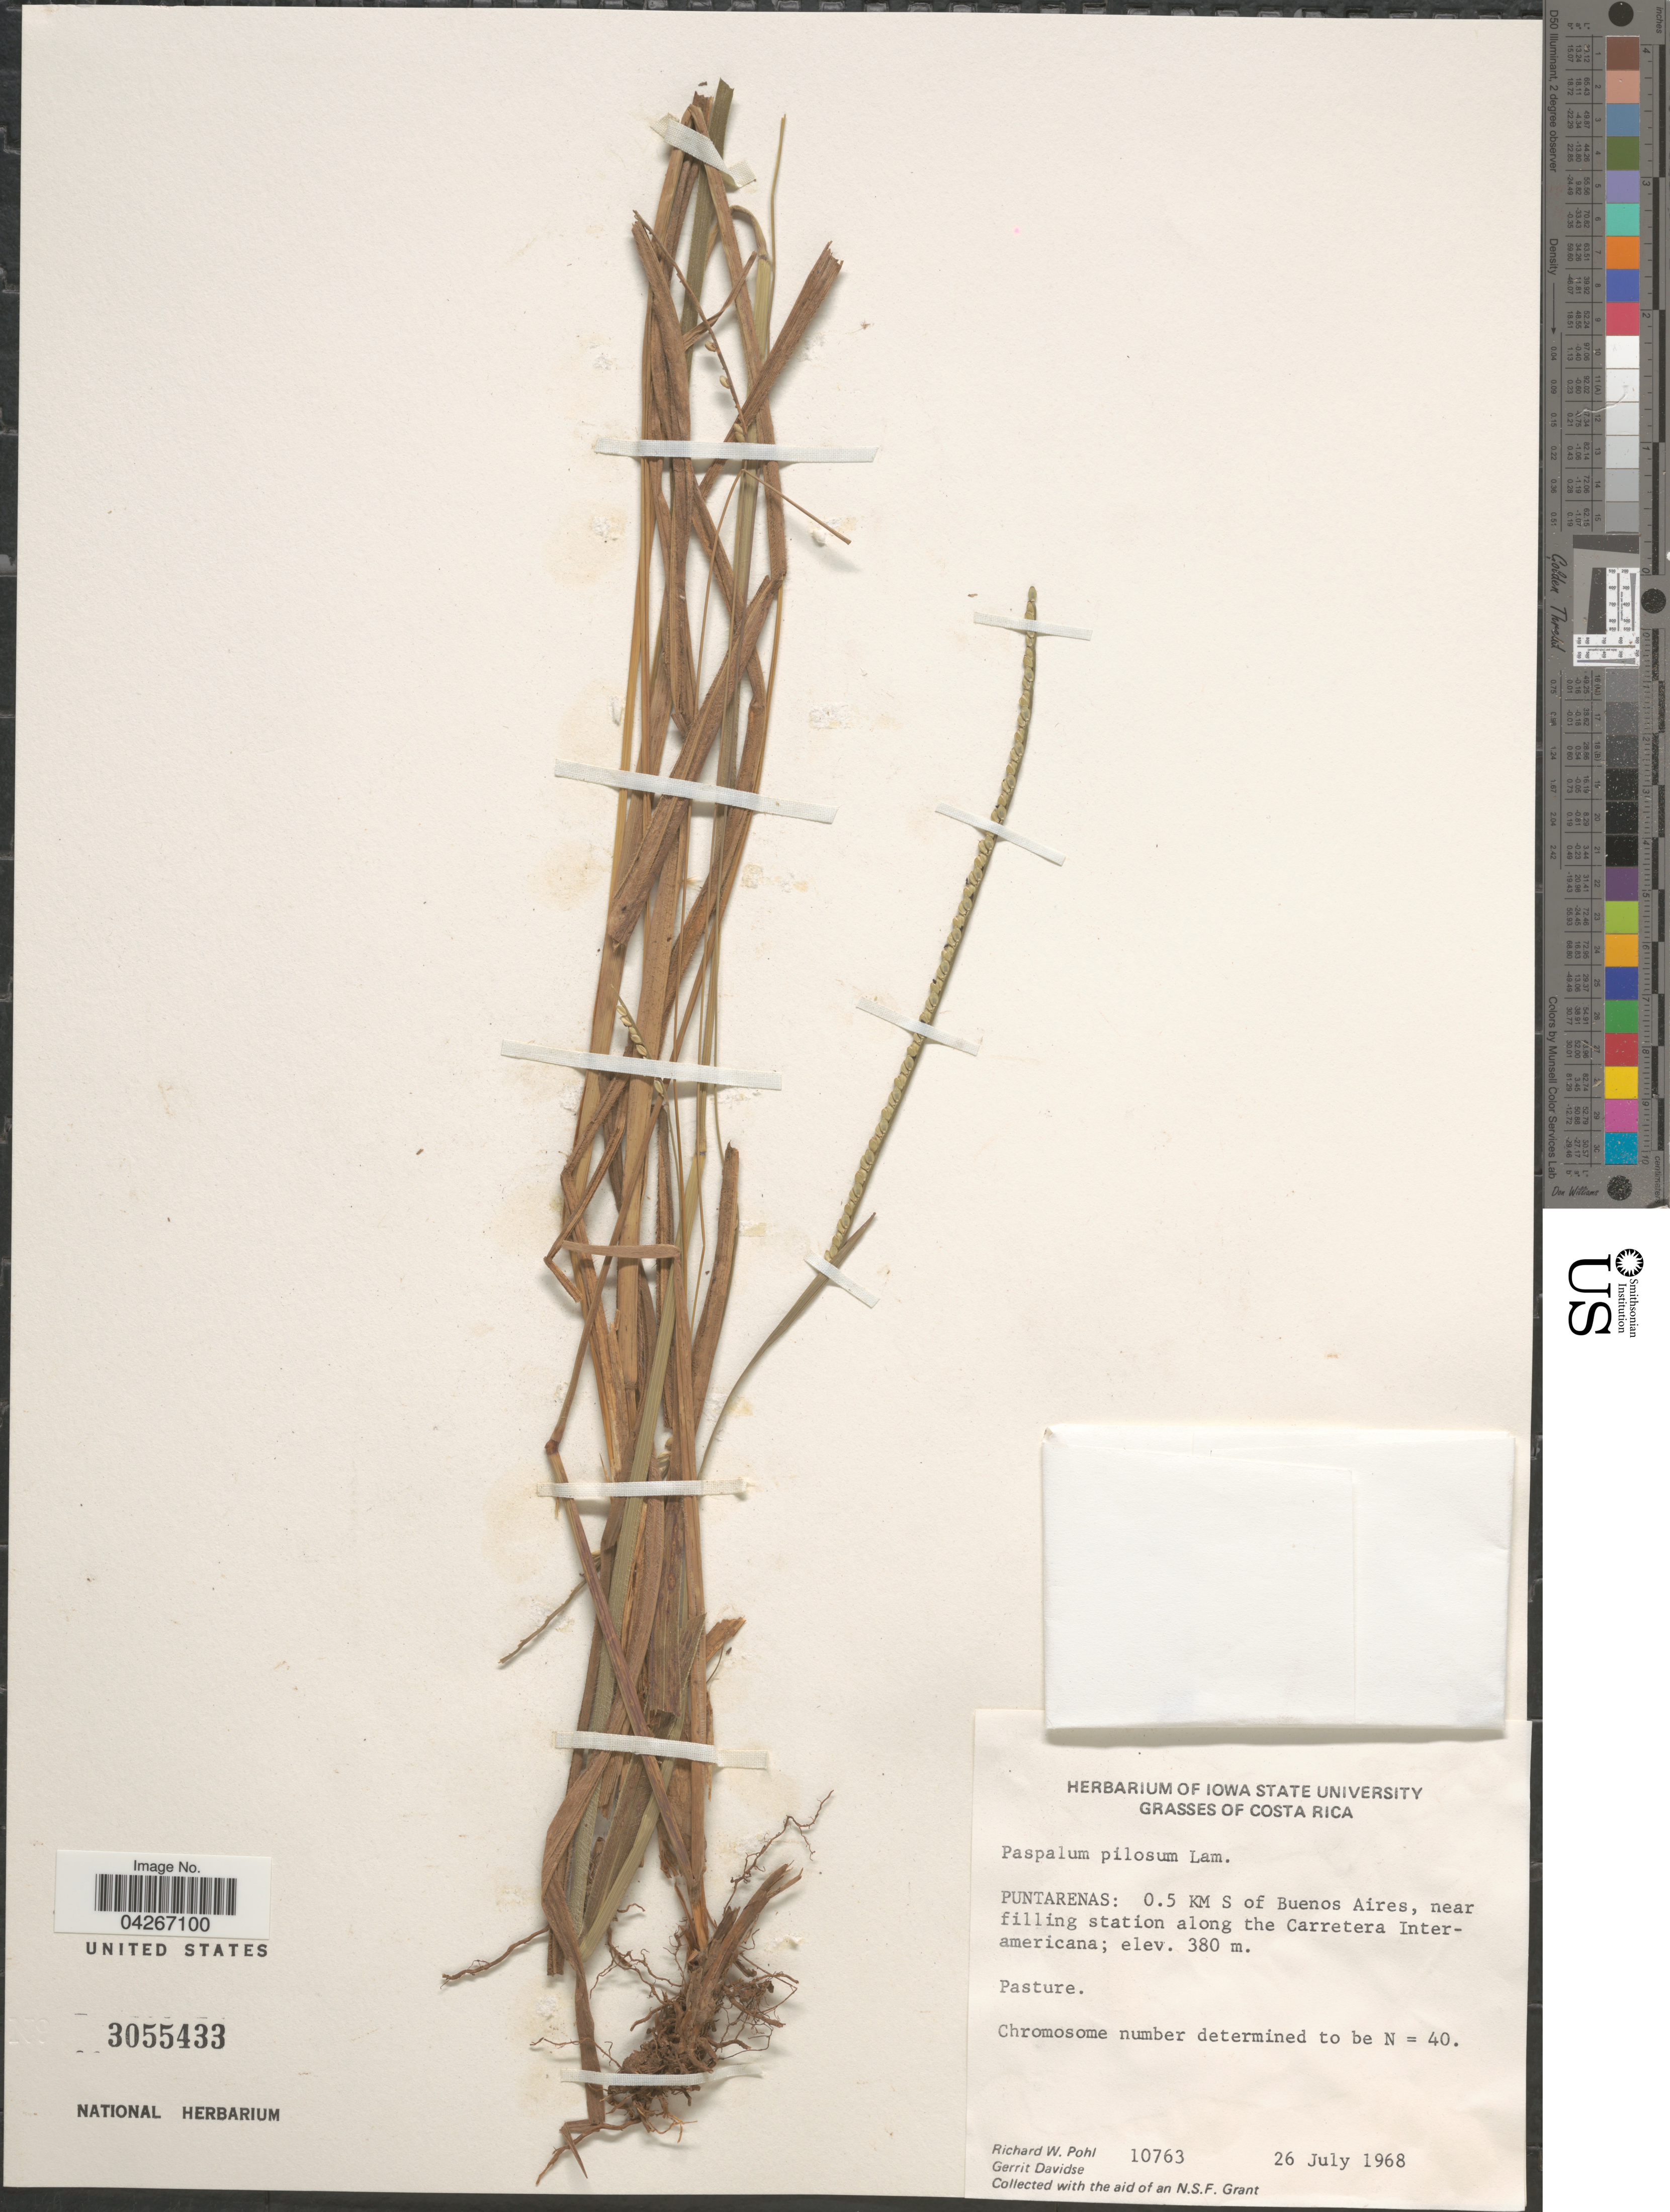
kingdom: Plantae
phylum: Tracheophyta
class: Liliopsida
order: Poales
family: Poaceae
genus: Paspalum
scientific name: Paspalum pilosum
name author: Lam.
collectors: R. W. Pohl & G. Davidse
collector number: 10763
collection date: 1968-07-26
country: Costa Rica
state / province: Puntarenas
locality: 0.5 Km S of Buenos Aires, near filling station along the Carretera Interamericana.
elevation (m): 380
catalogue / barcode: US 3055433